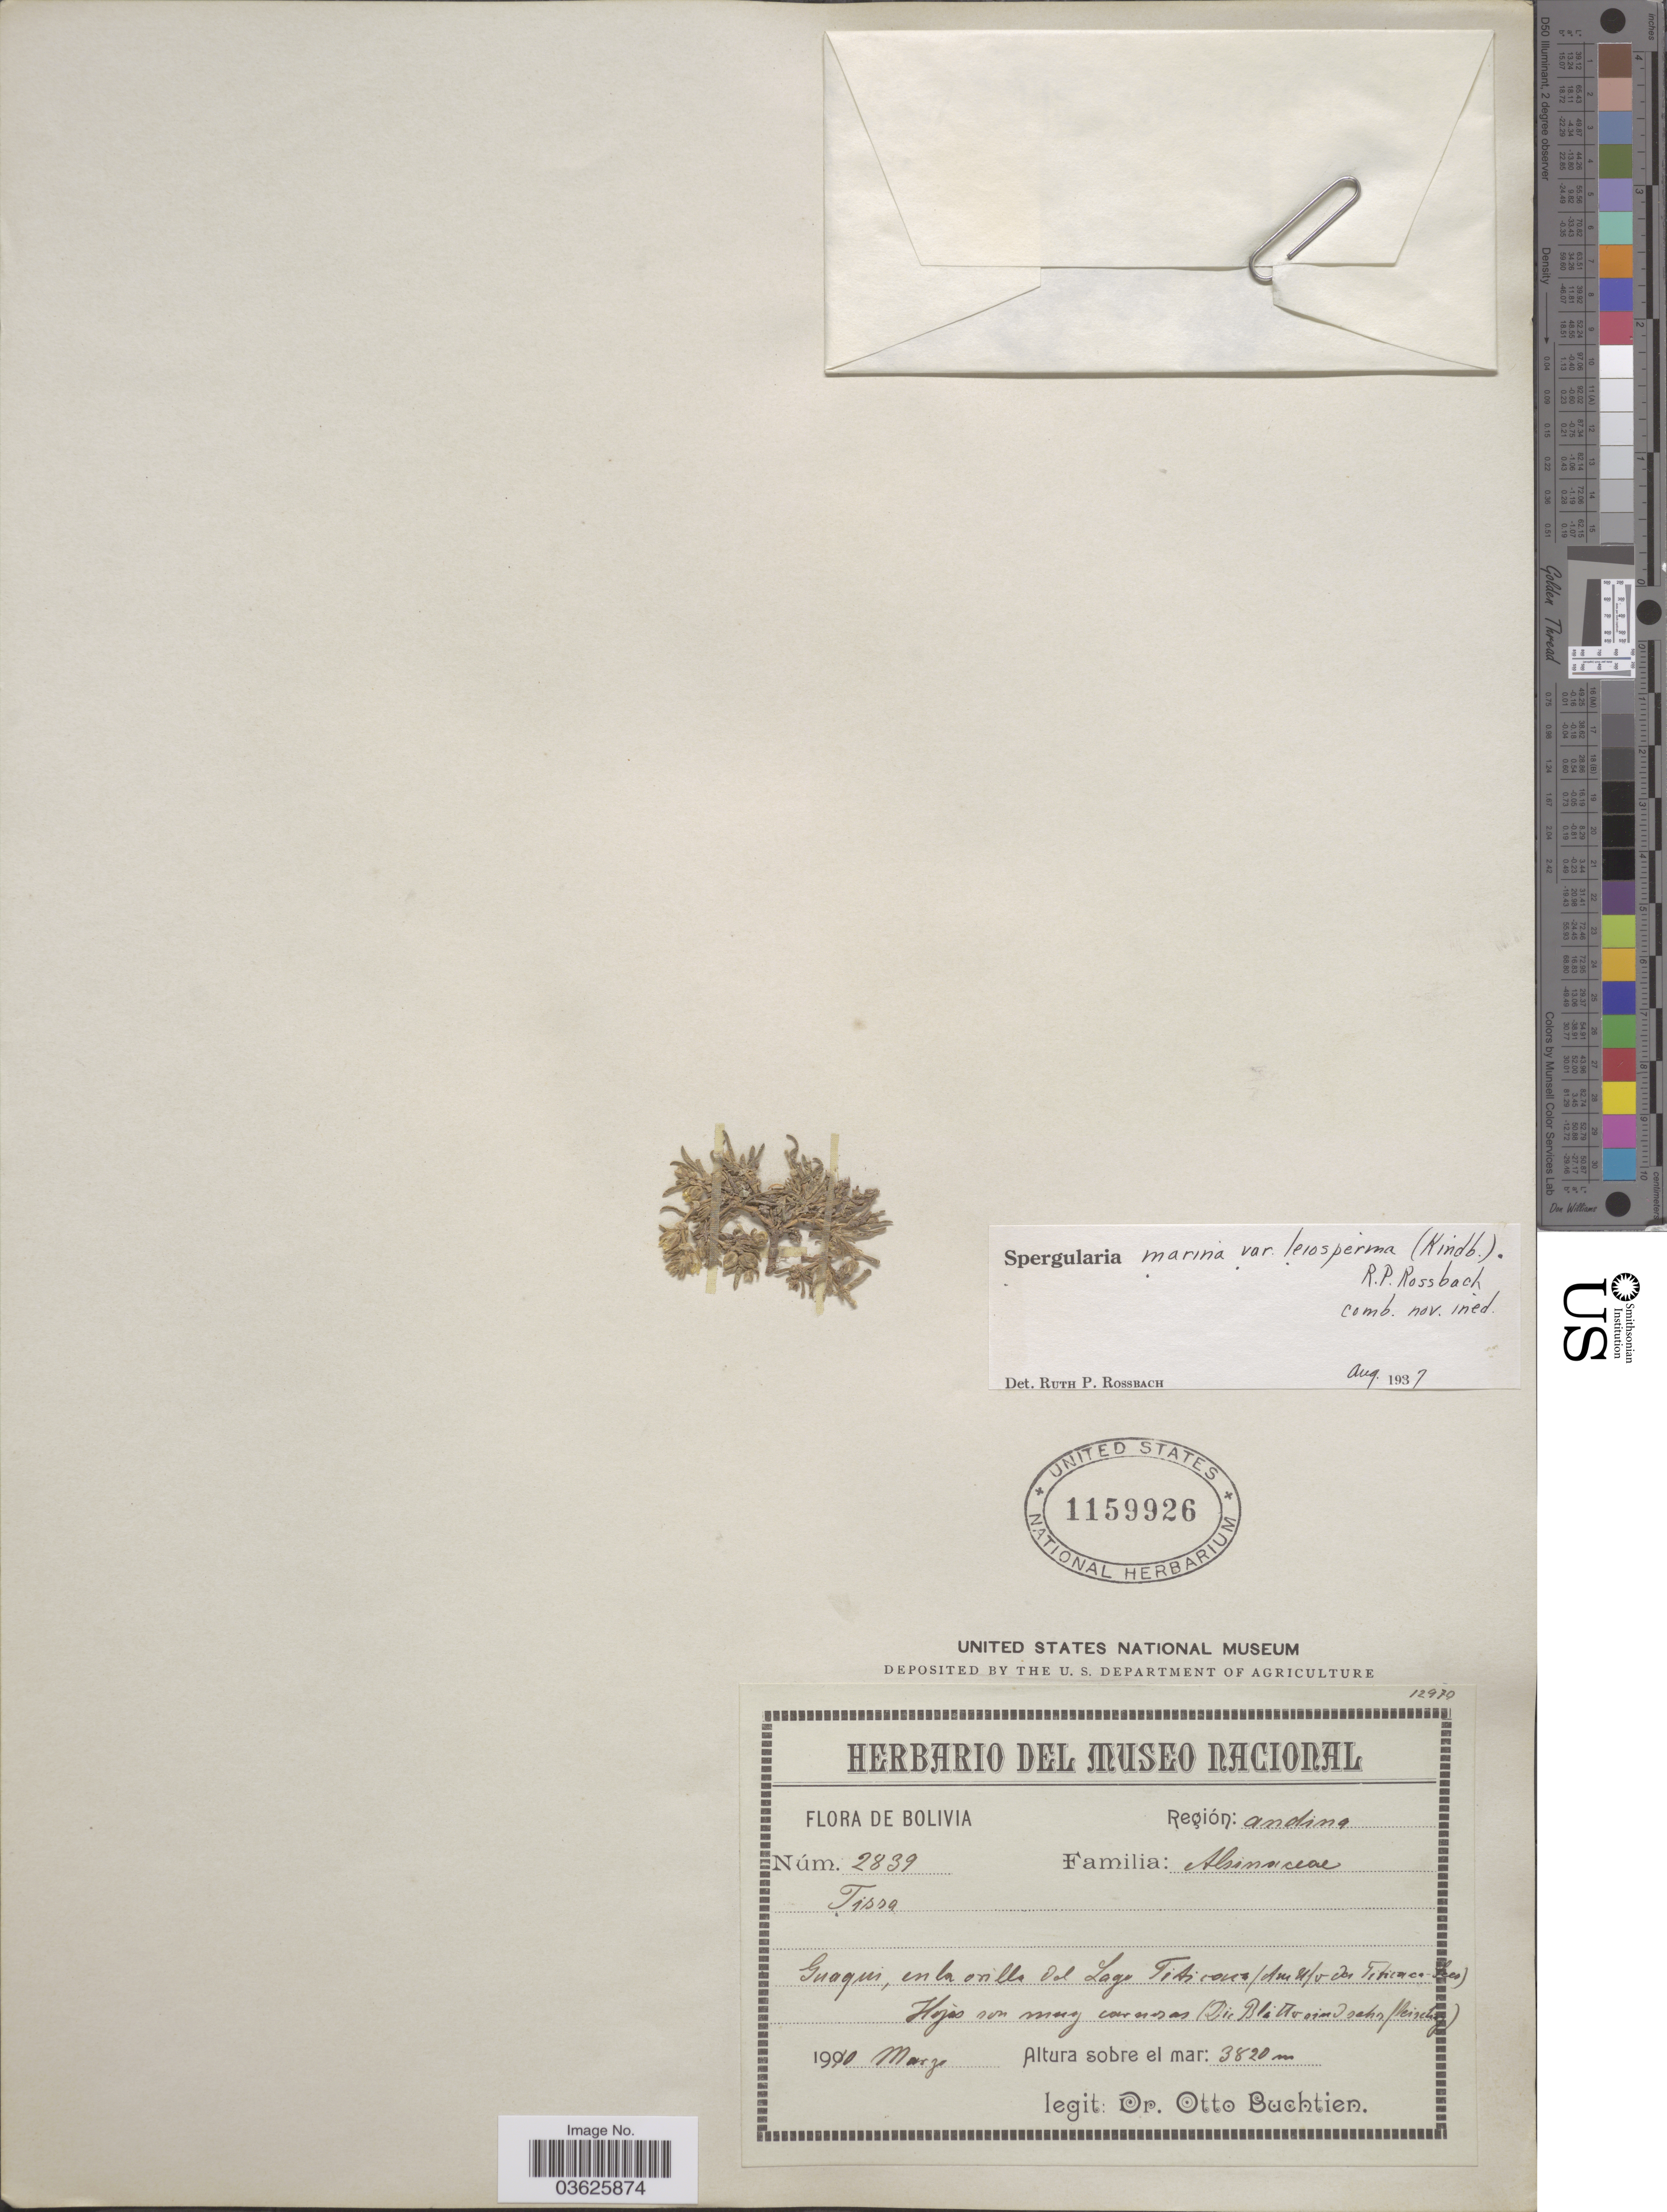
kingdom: Plantae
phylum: Tracheophyta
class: Magnoliopsida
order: Caryophyllales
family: Caryophyllaceae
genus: Spergularia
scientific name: Spergularia marina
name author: (L.) Griseb.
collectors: O. Buchtien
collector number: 2839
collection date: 1910-03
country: Bolivia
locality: Región: Andina. Guaqui, en la orilla del Lago Tititcaca (Am u/v derTititcaca-See).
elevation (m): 3820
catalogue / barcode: US 1159926